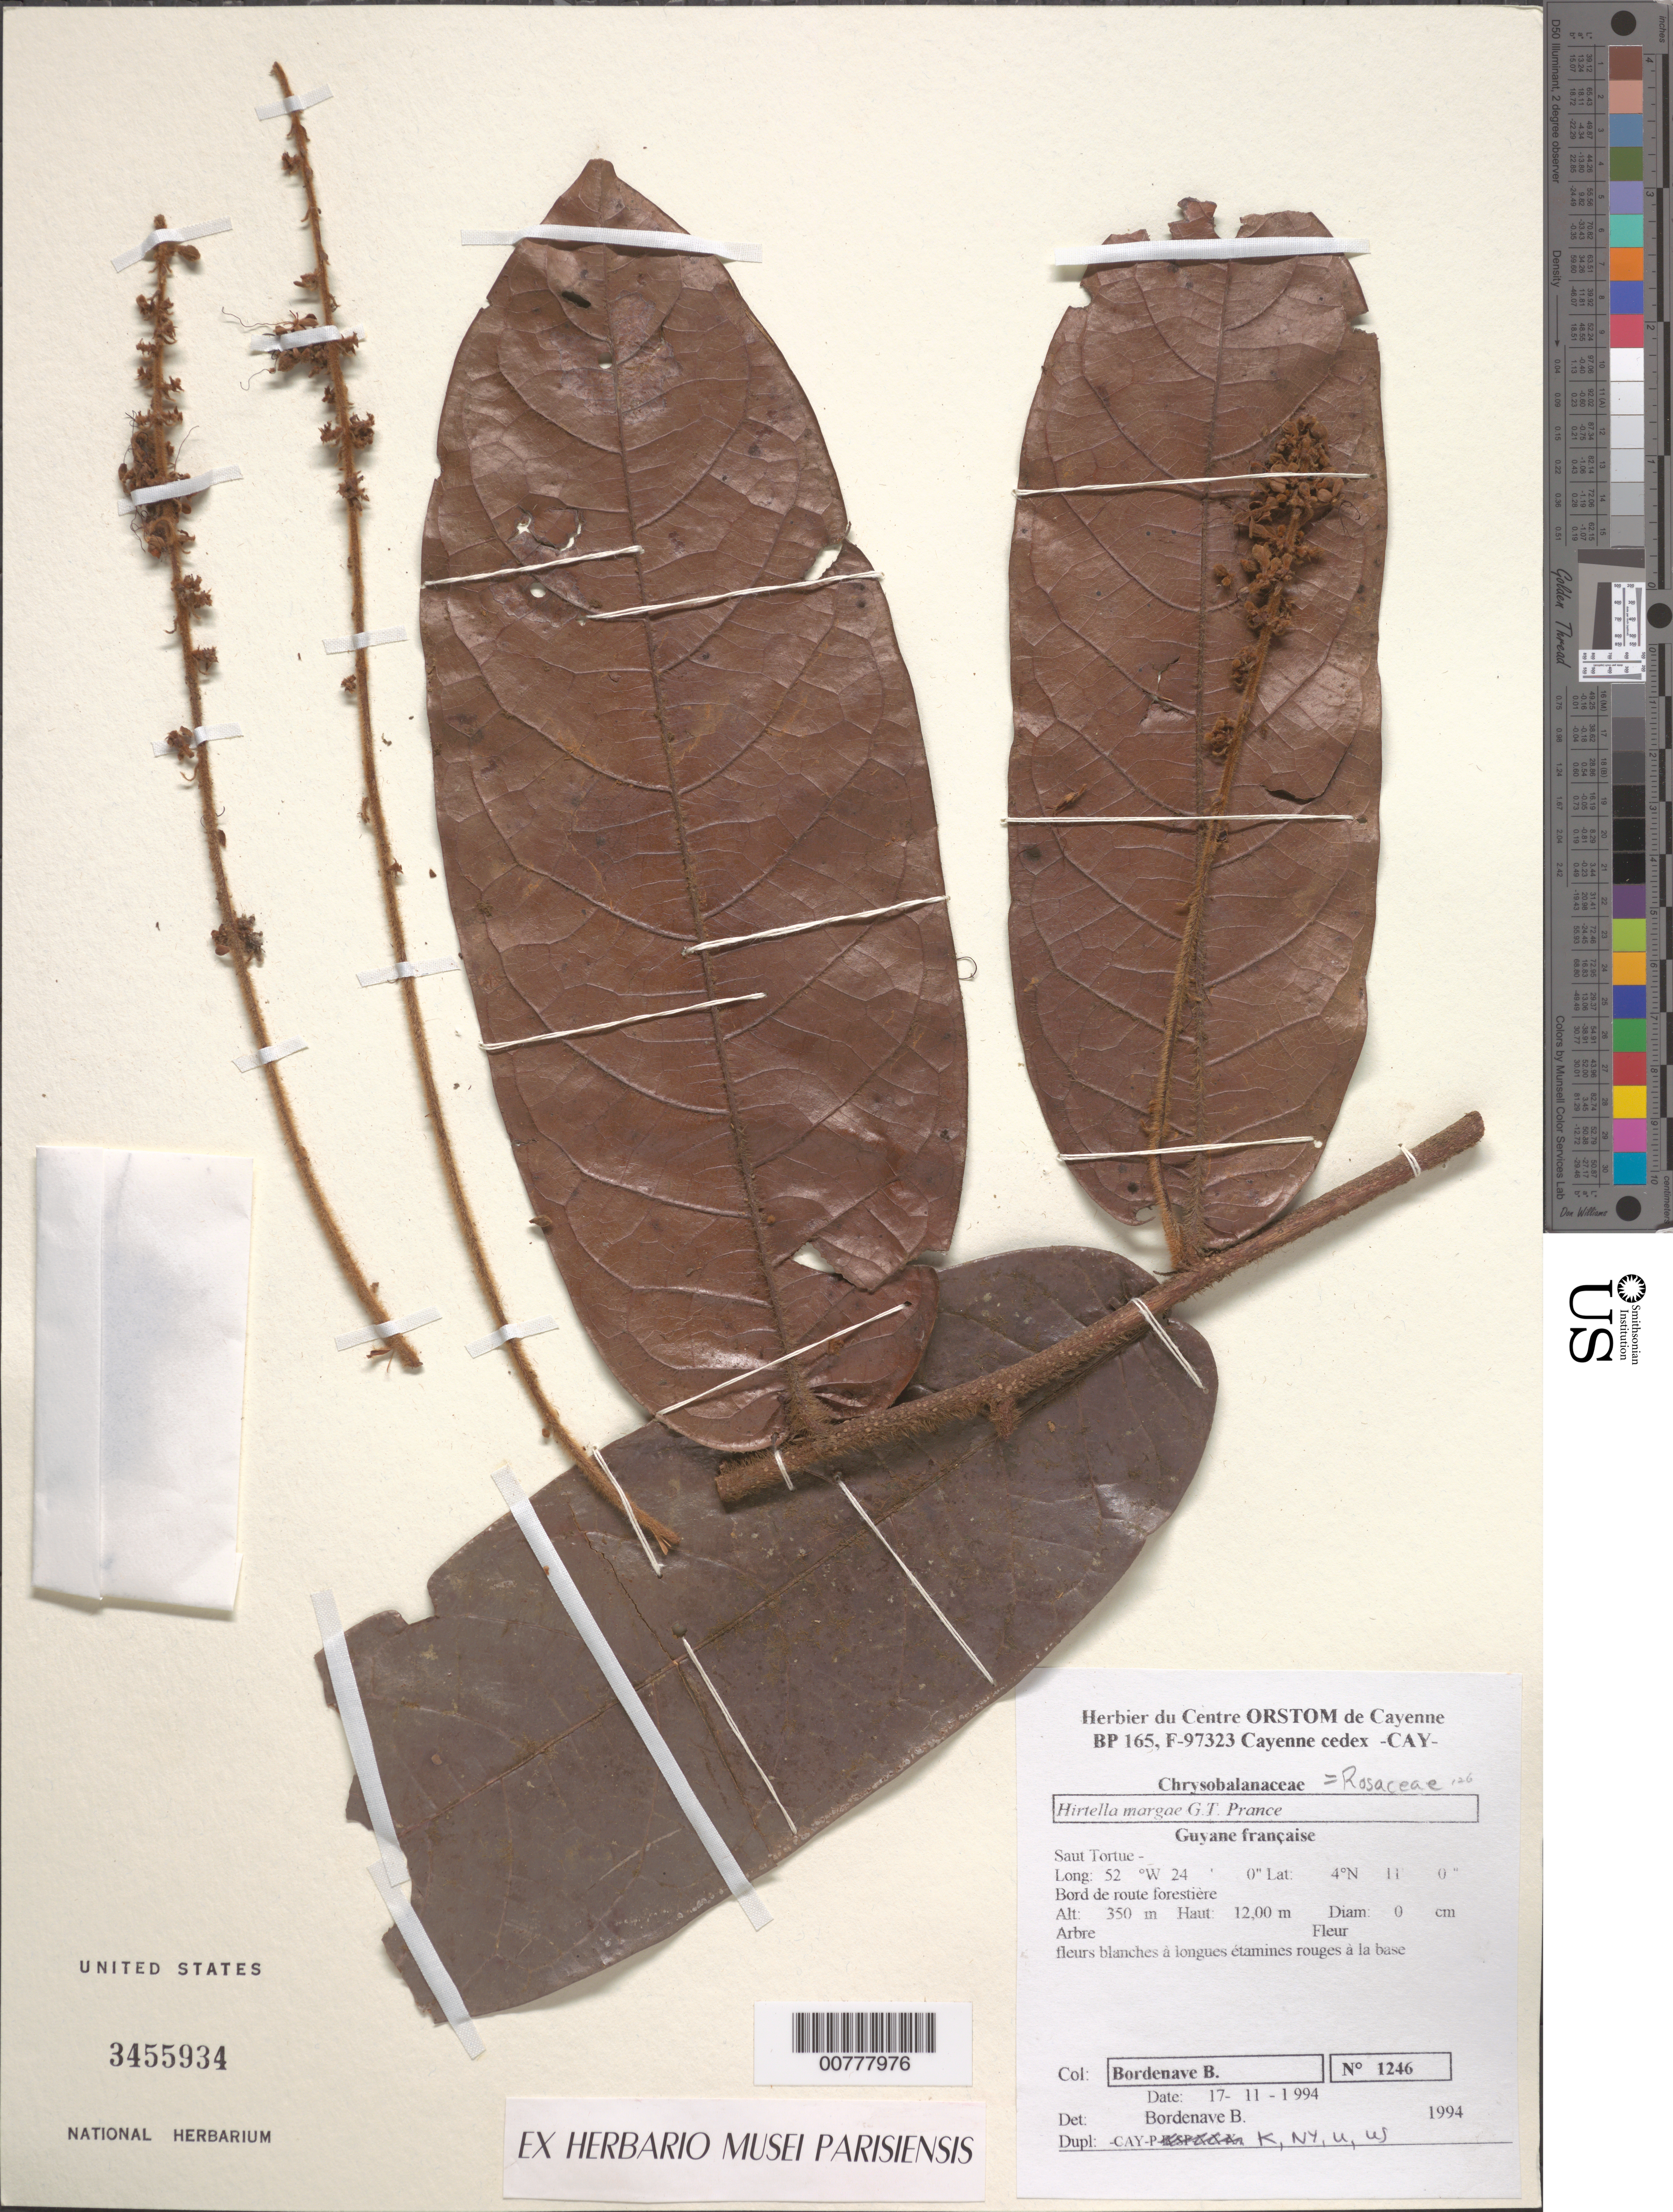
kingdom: Plantae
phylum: Tracheophyta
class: Magnoliopsida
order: Malpighiales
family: Chrysobalanaceae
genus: Hirtella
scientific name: Hirtella margae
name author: Prance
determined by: Bordenave, B.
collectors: B. Bordenave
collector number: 1246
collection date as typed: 17-Nov-94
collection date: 1994-11-17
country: French Guiana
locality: Saut Tortue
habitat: Bord de route forestière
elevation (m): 350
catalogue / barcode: US 3455934